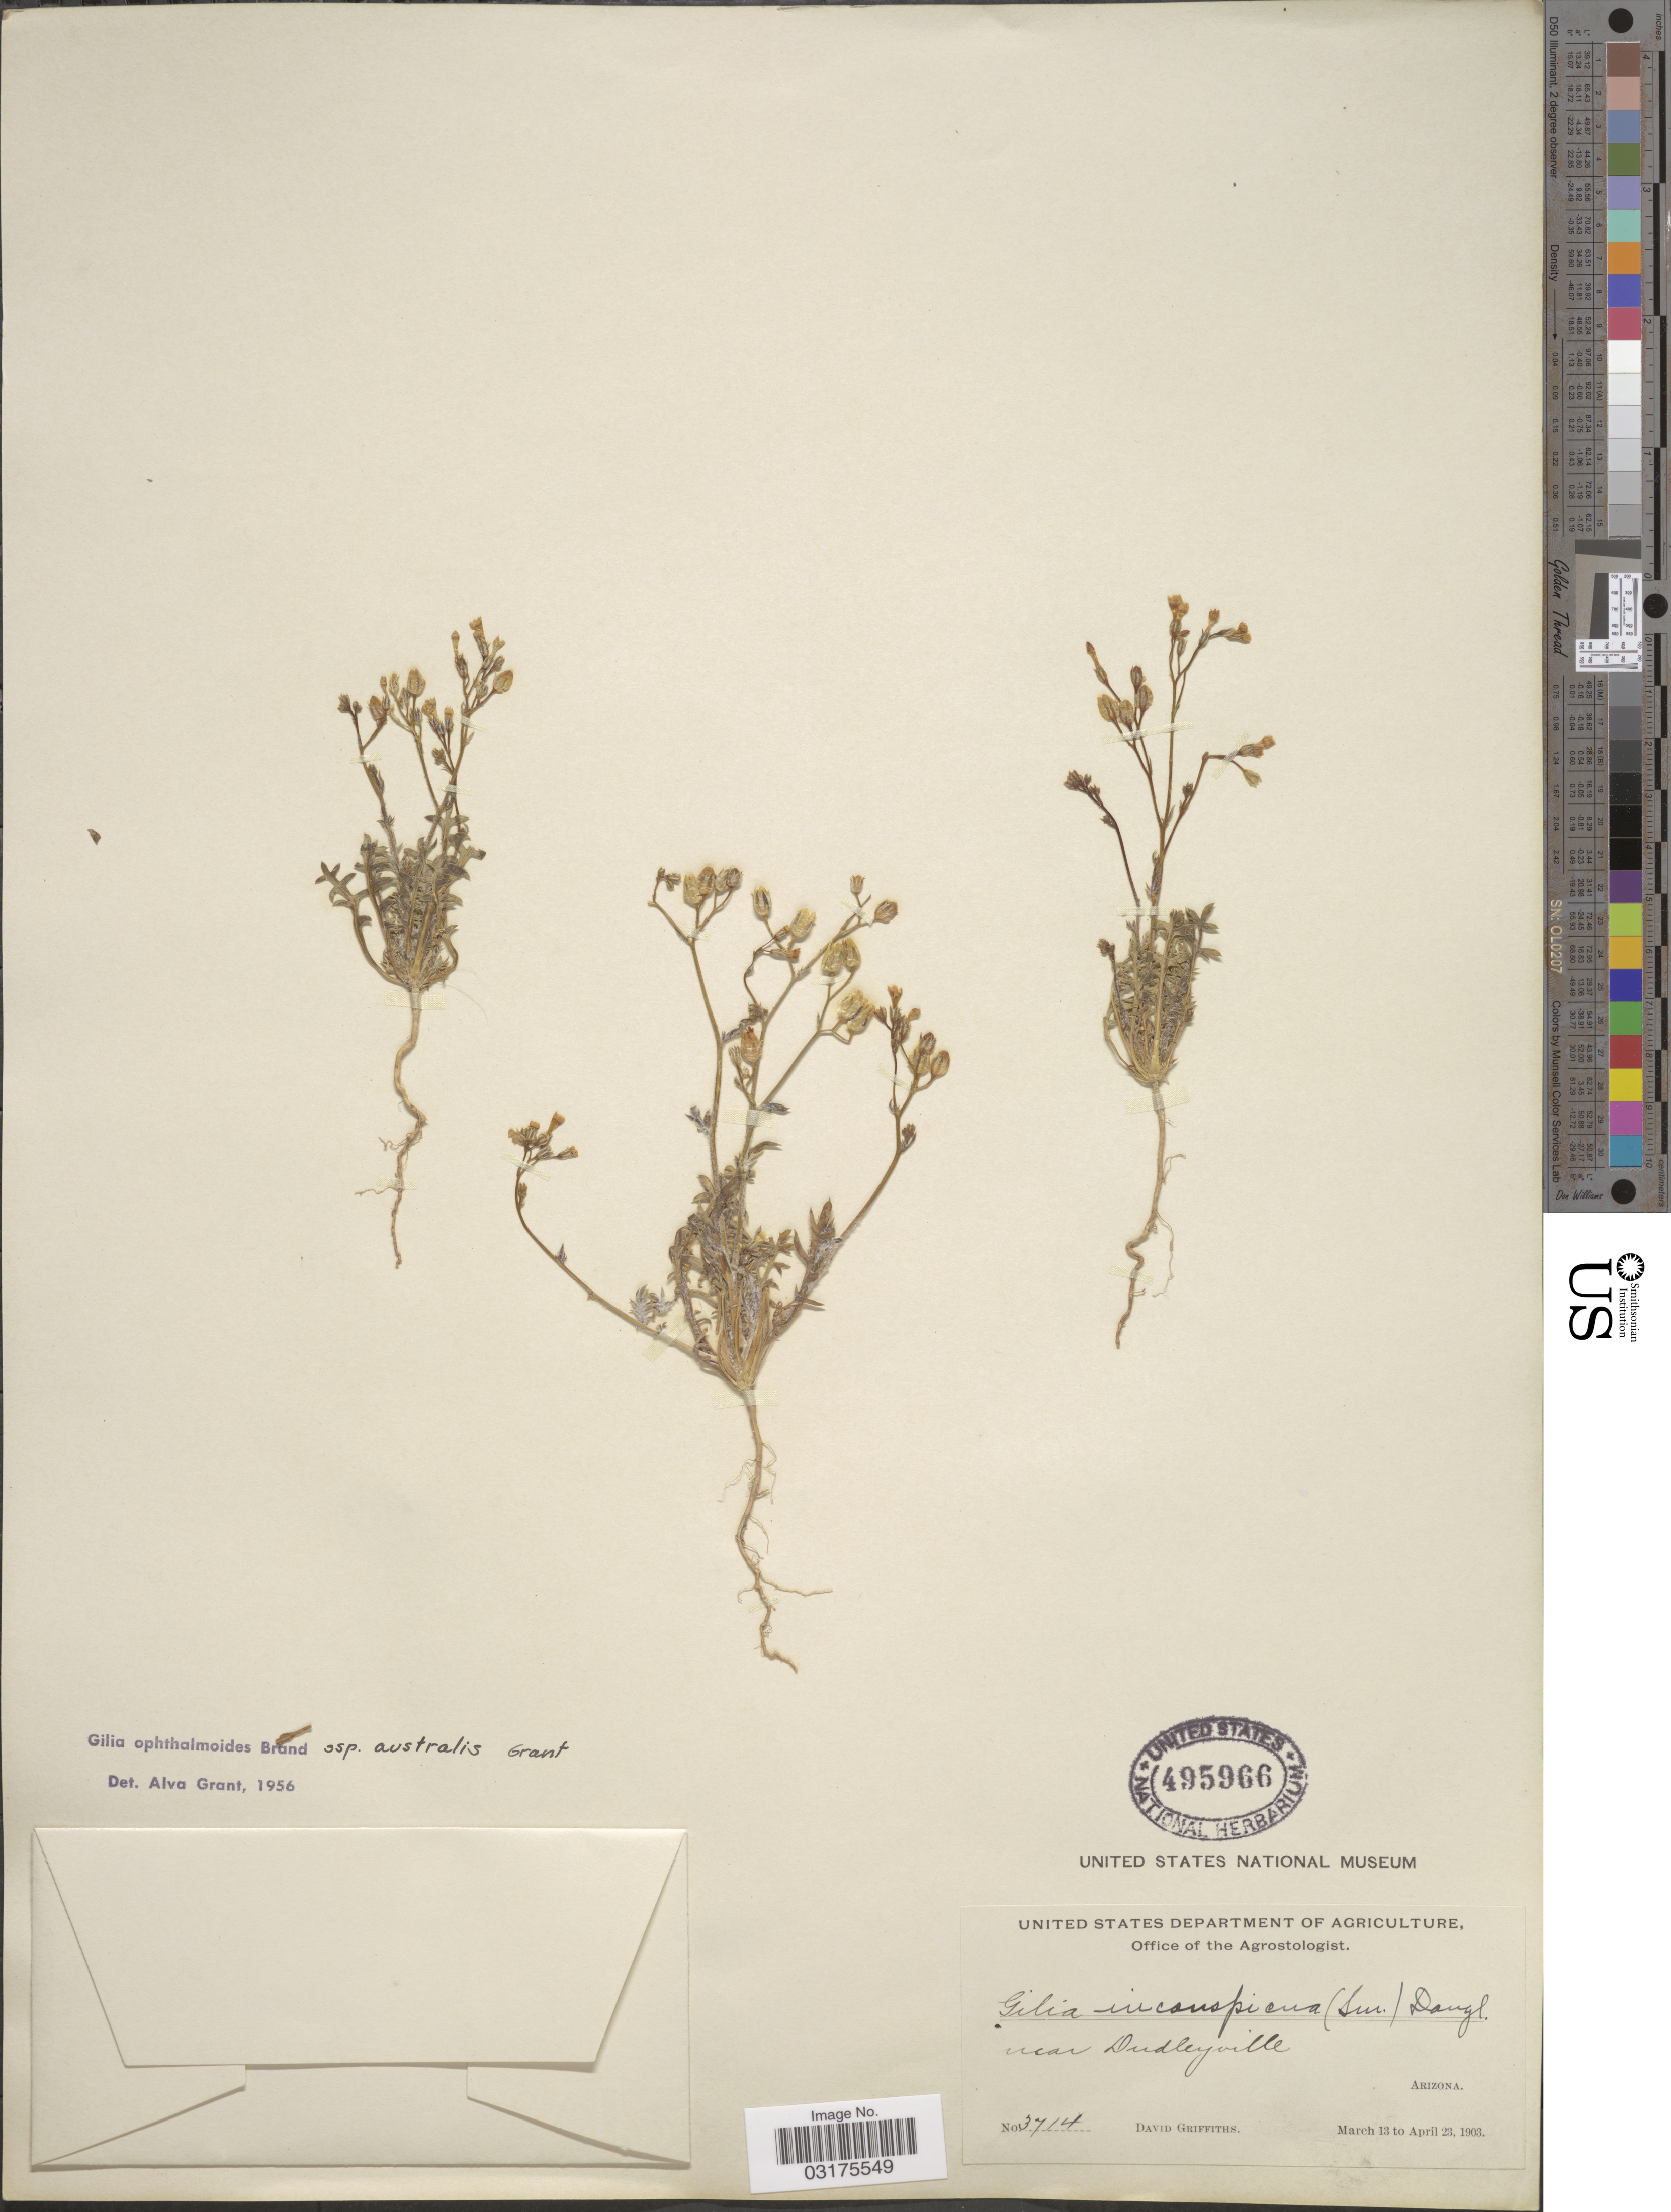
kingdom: Plantae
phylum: Tracheophyta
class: Magnoliopsida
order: Ericales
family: Polemoniaceae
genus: Gilia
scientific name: Gilia flavocincta subsp. australis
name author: A. Nelson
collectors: D. Griffiths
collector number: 3714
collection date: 1903-03-13/1903-04-23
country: United States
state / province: Arizona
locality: Near Dudleyville.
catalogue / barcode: US 495966